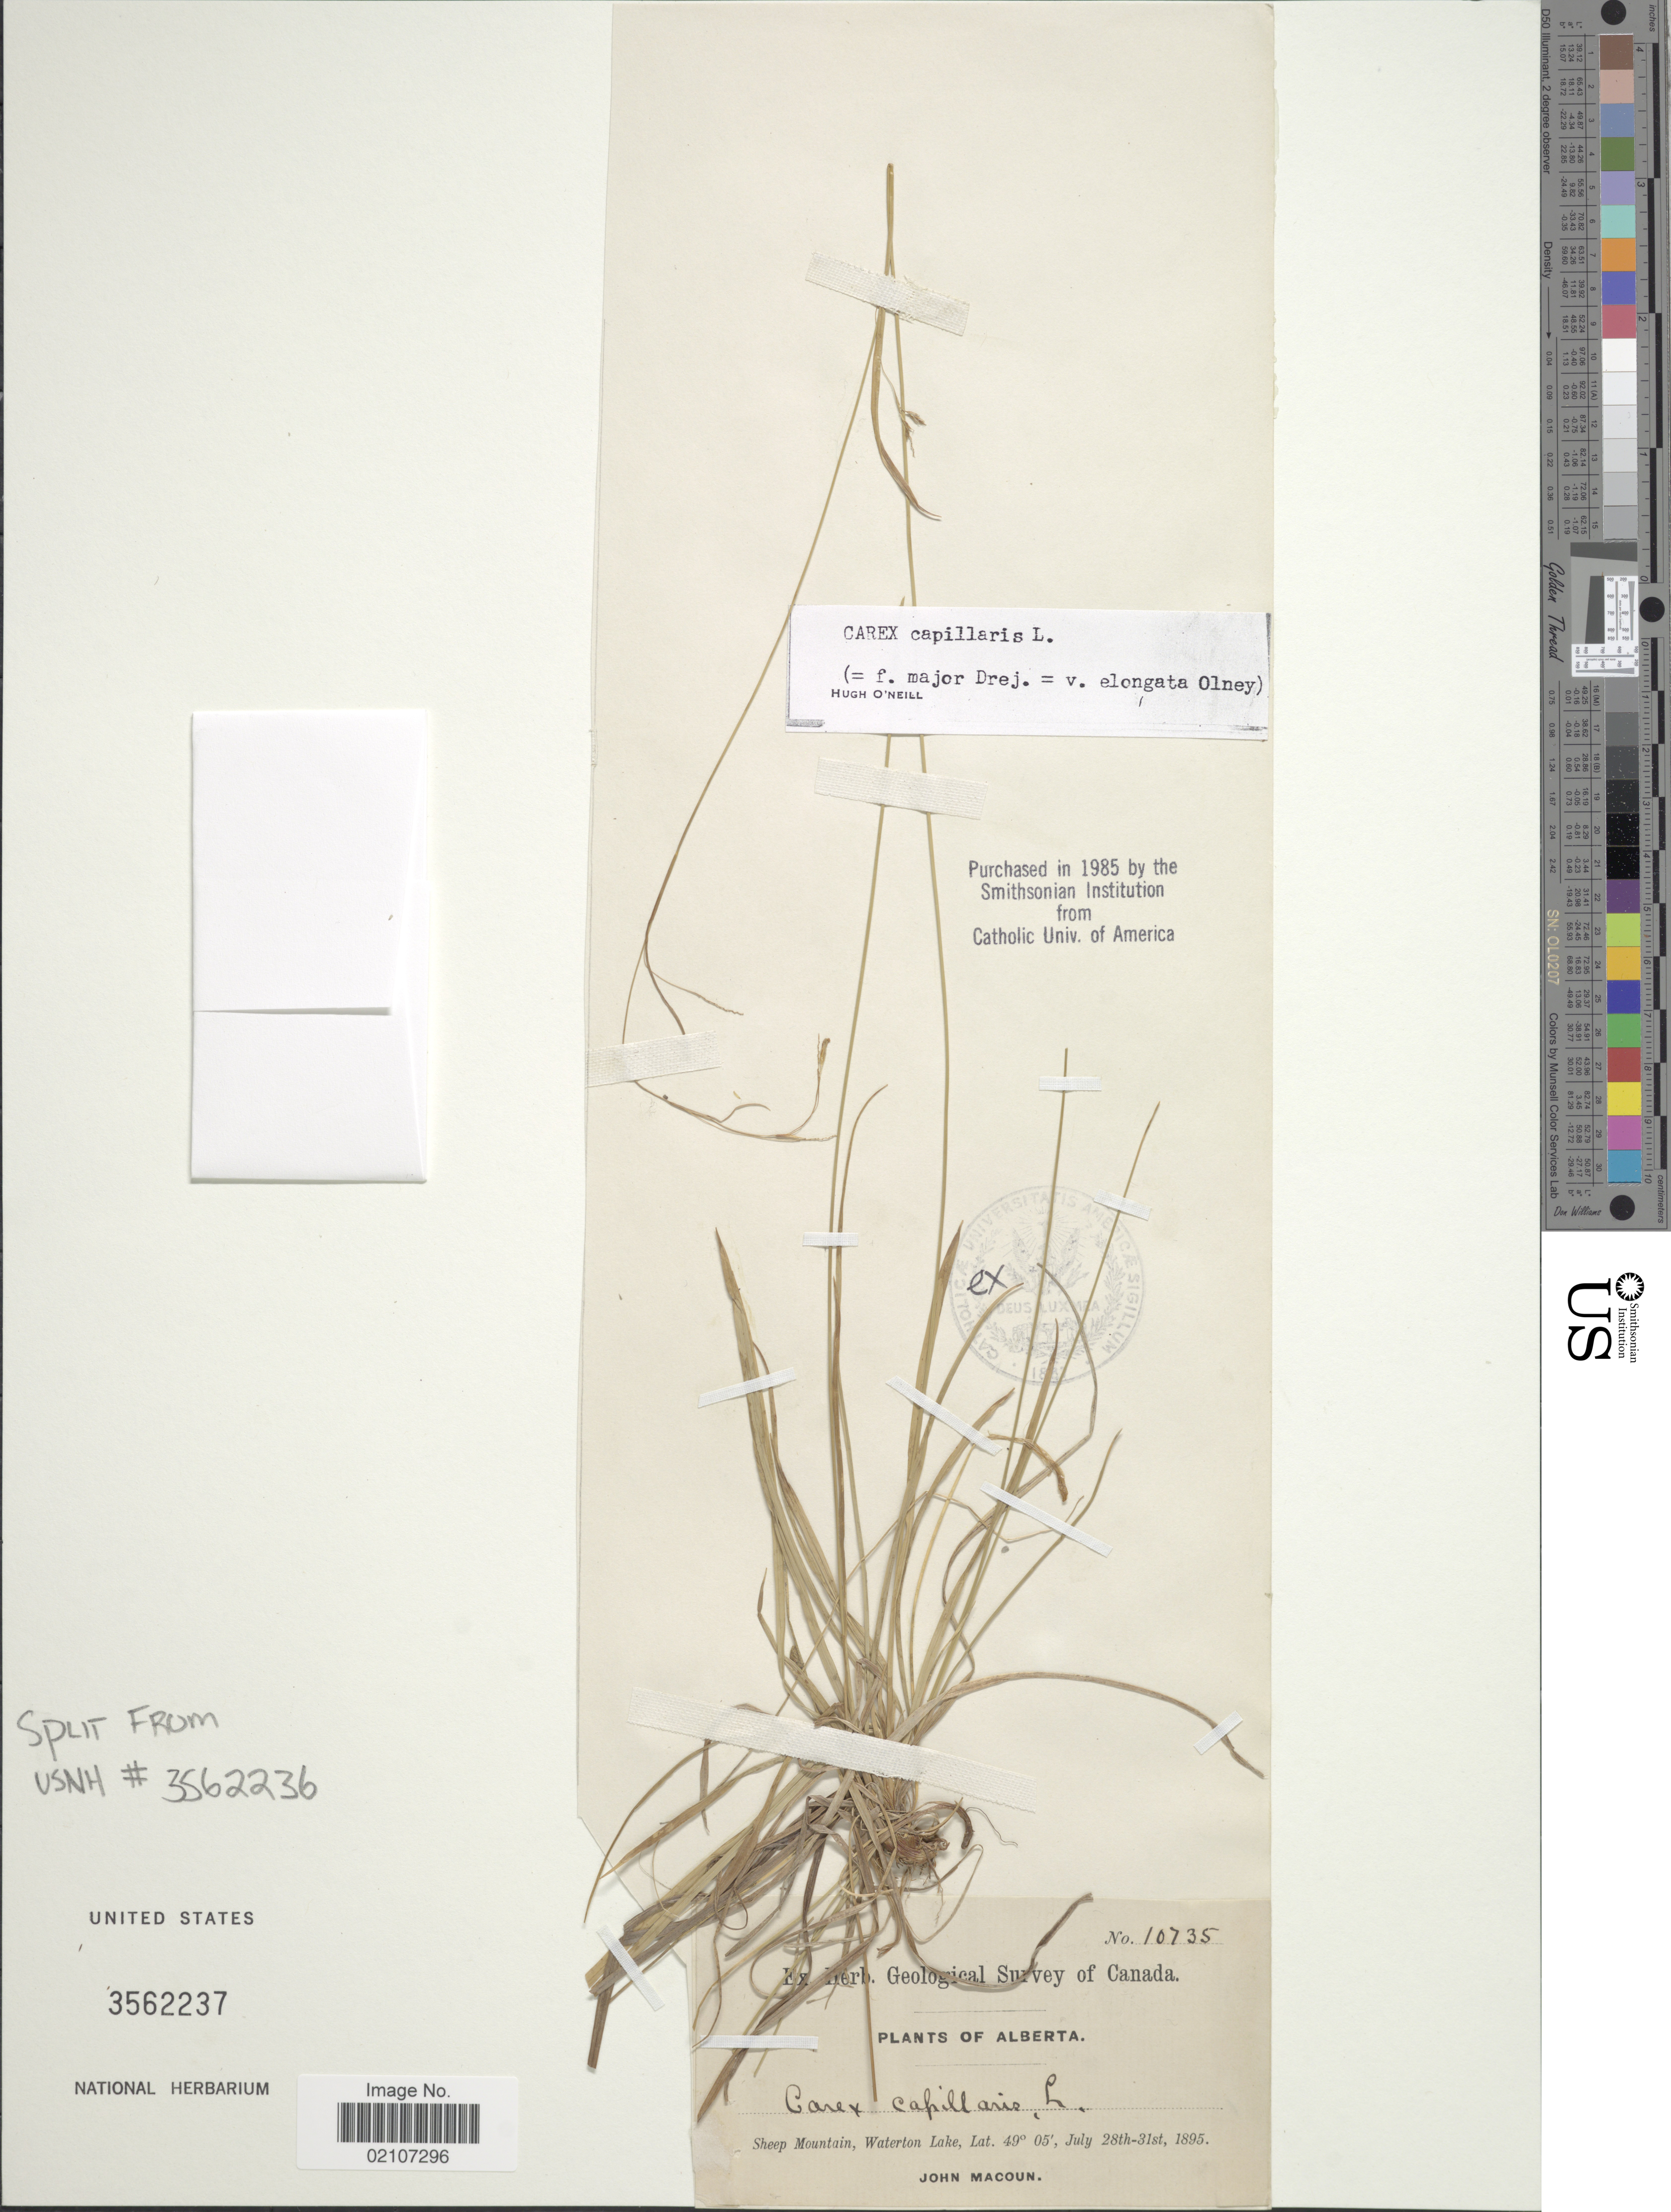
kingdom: Plantae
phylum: Tracheophyta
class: Liliopsida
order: Poales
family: Cyperaceae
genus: Carex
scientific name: Carex capillaris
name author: L.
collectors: J. Macoun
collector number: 10735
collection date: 1895-07-28/1895-07-31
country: Canada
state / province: Alberta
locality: Sheep Mountain, Waterton Lake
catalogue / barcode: US 3562237